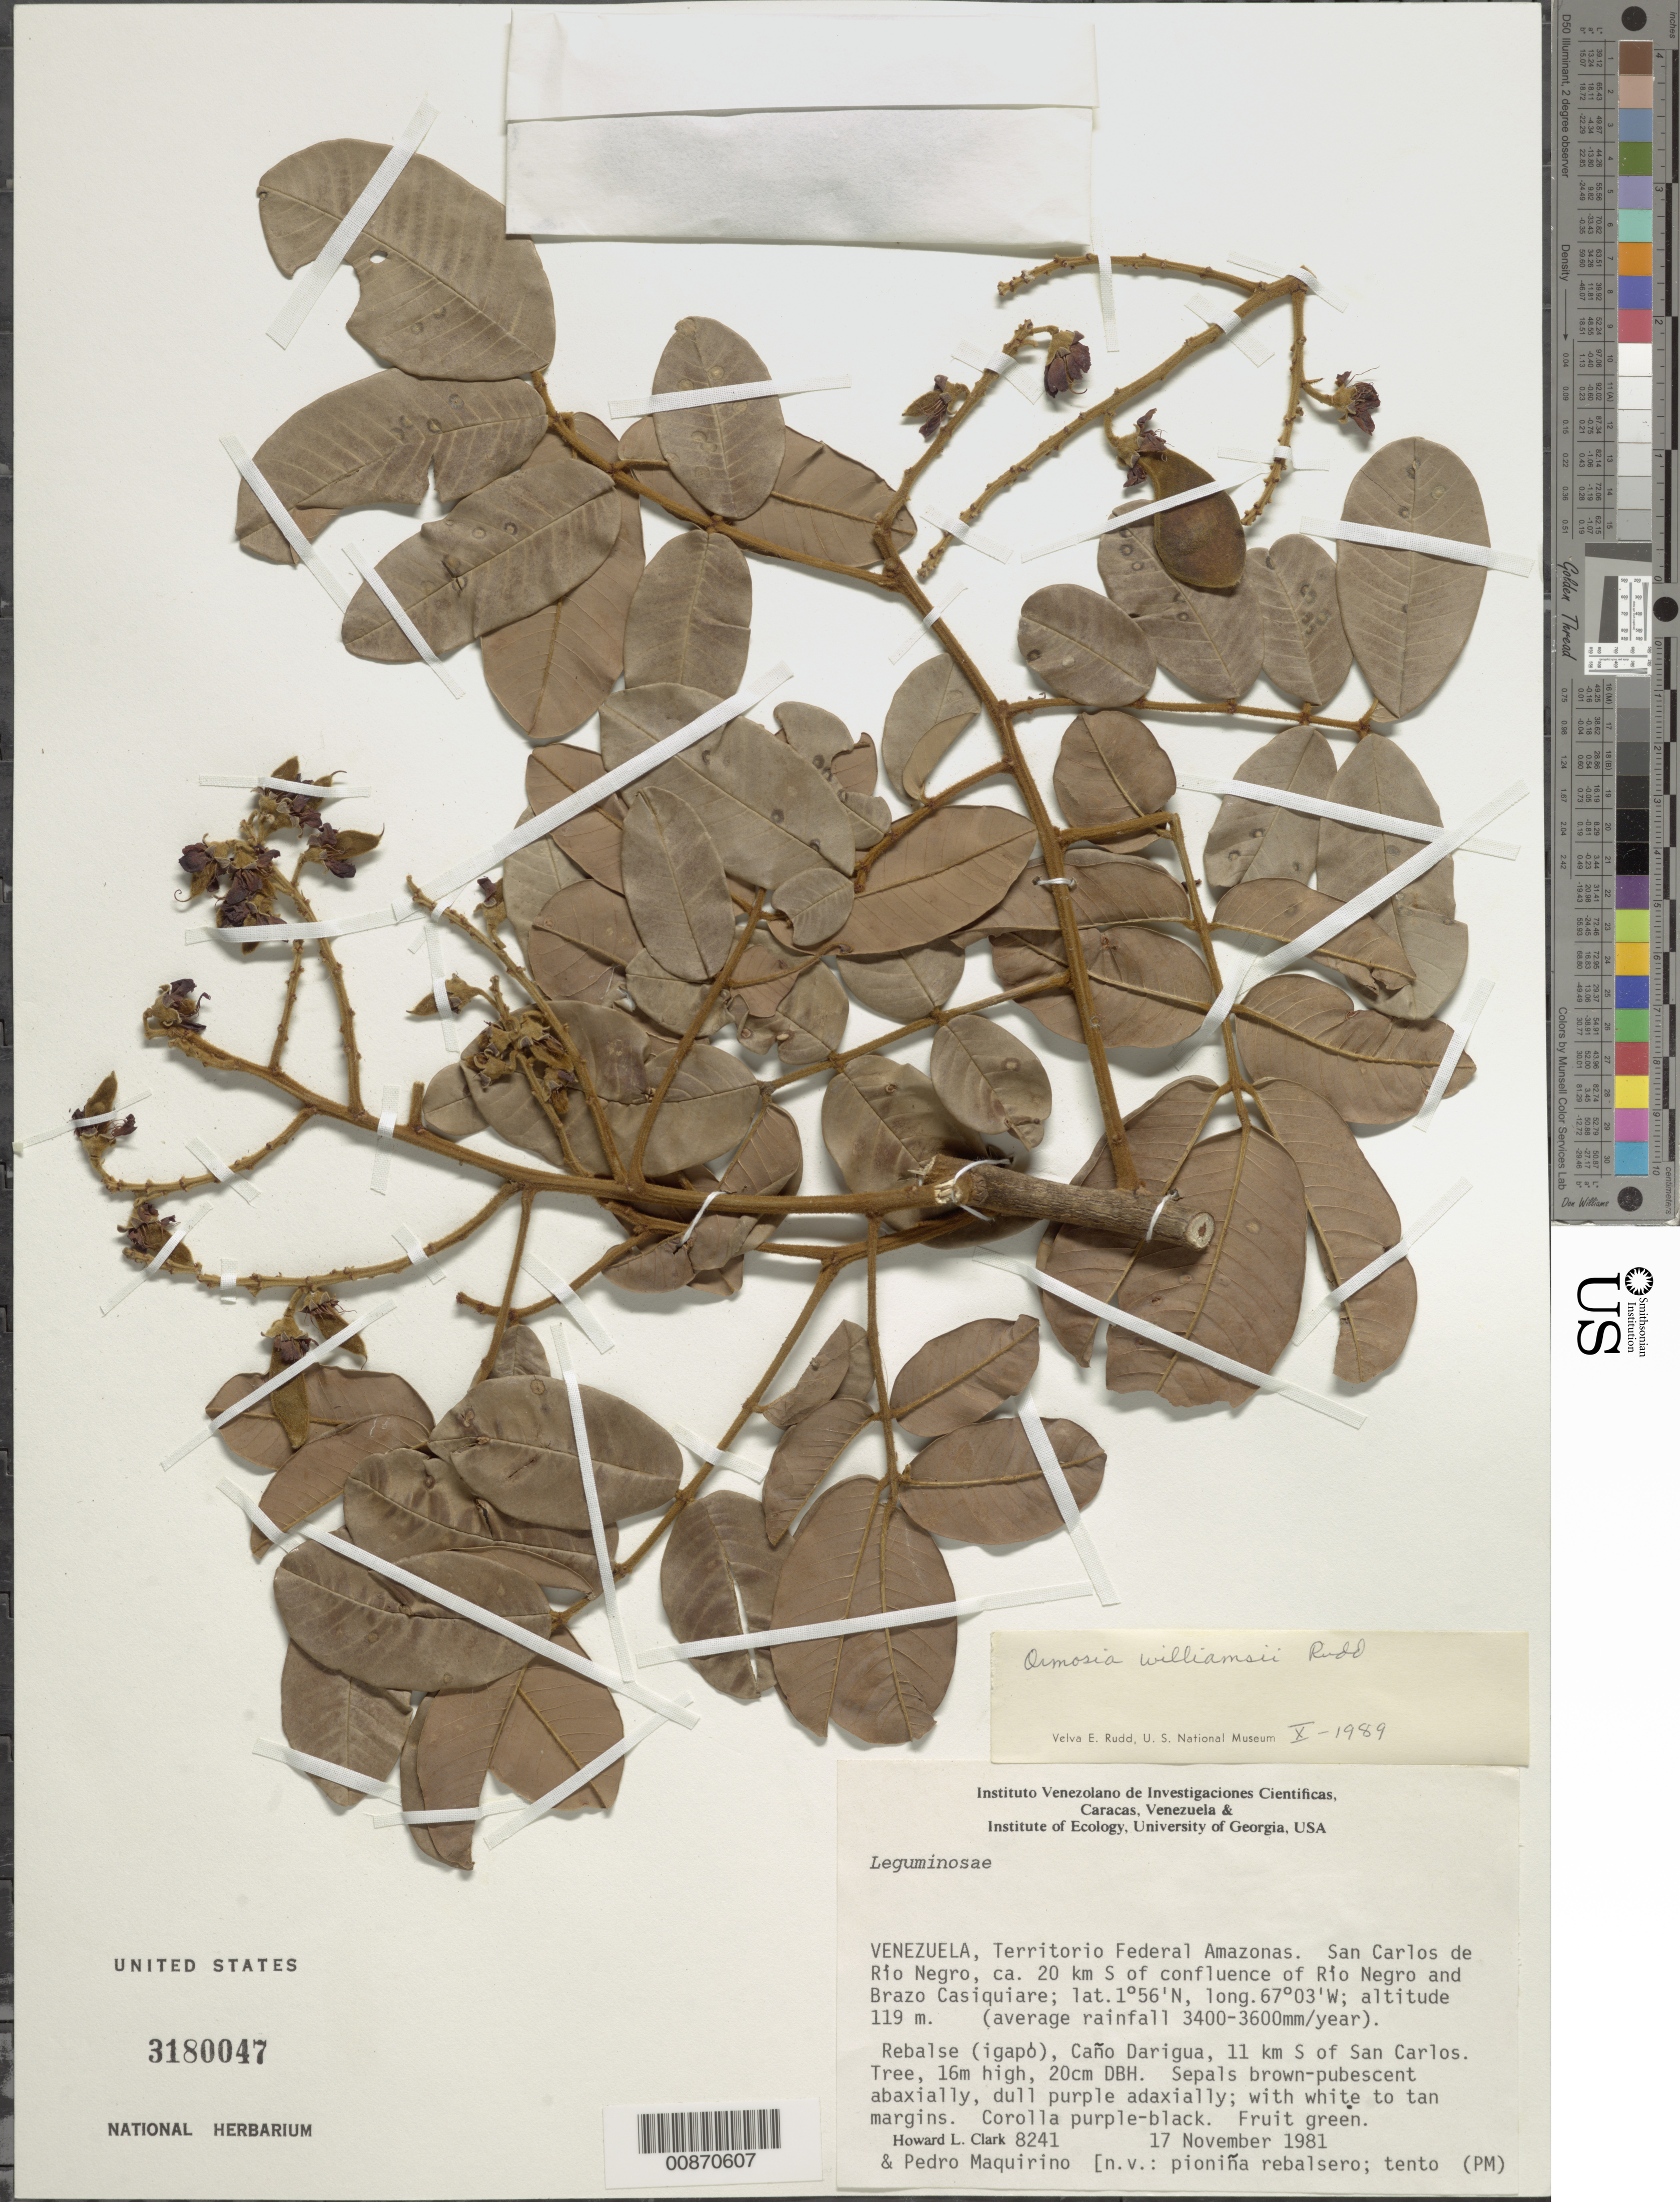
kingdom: Plantae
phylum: Tracheophyta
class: Magnoliopsida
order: Fabales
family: Fabaceae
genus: Ormosia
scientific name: Ormosia williamsii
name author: Rudd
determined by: Rudd, V. E.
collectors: H. L. Clark & P. Maquirino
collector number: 8241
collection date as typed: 17-Nov-81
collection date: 1981-11-17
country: Venezuela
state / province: Amazonas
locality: San Carlos de Río Negro, ca. 20 km S of confluence of Río Negro and Brazo Casiquiare; near Caño Darigua, 11 km S of San Carlos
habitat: Rebalse (igapo) forest, average rainfall 3400-3600 mm/year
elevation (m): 119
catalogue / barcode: US 3180047